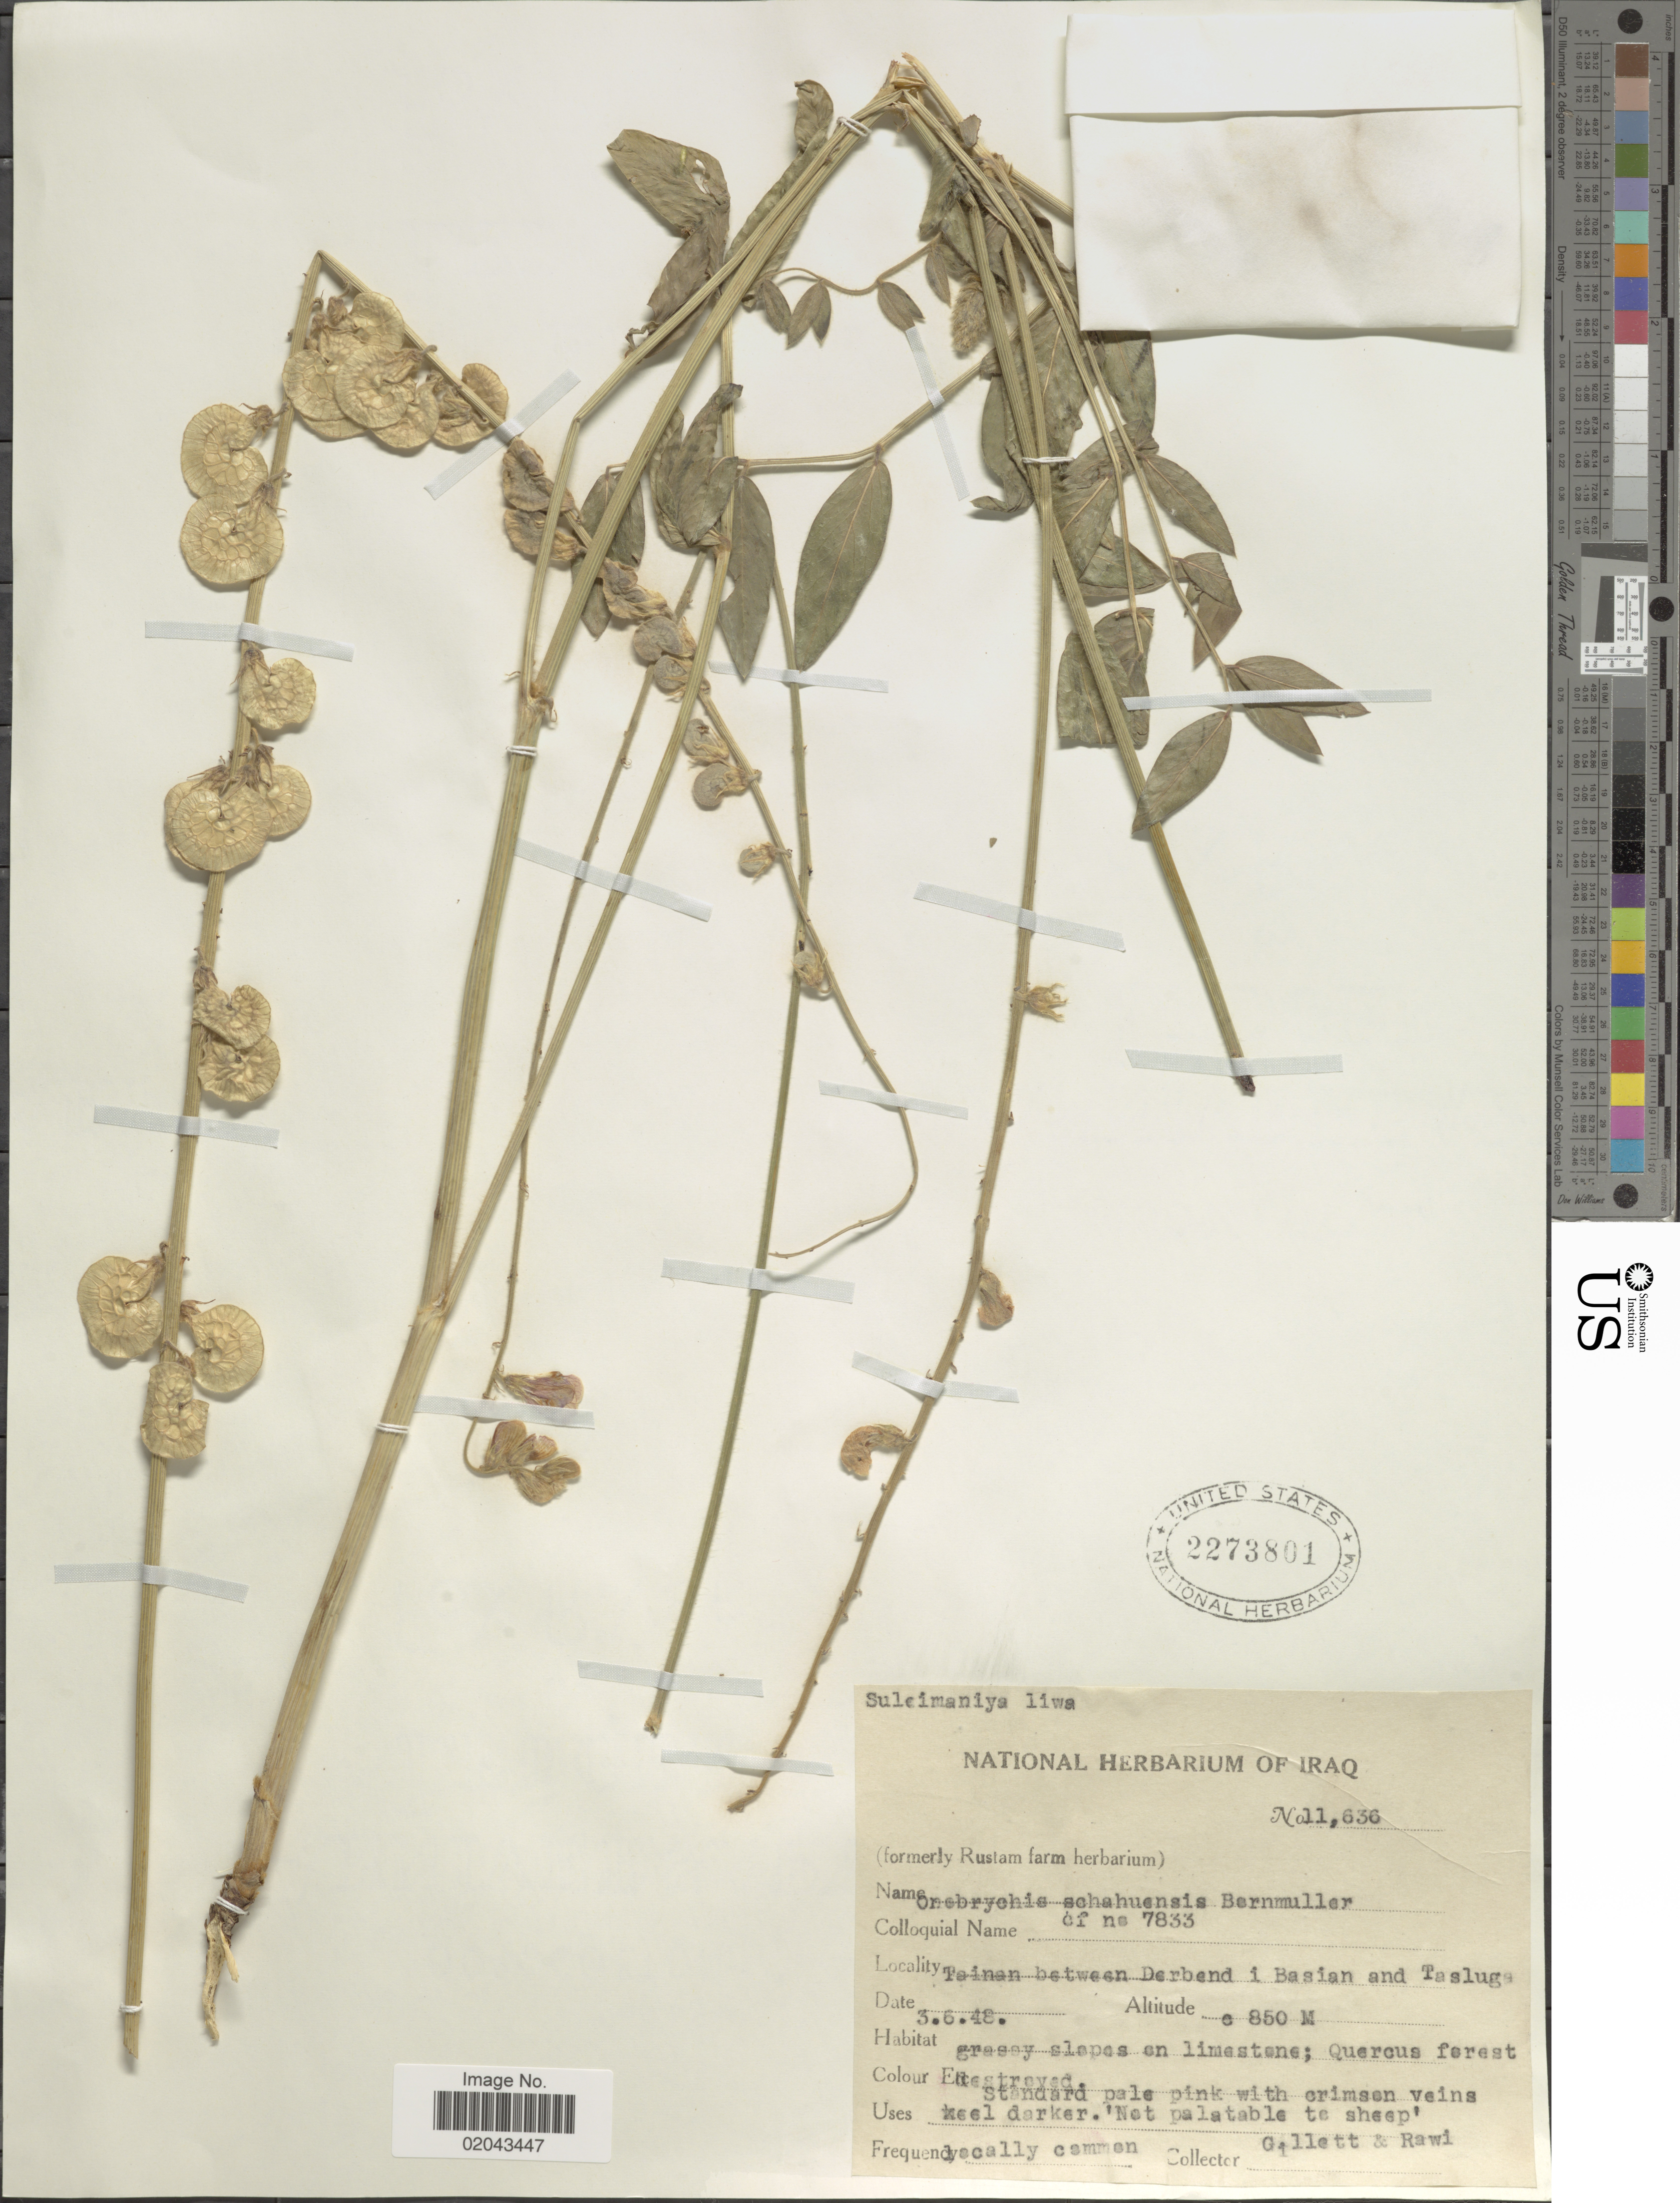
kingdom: Plantae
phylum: Tracheophyta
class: Magnoliopsida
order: Fabales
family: Fabaceae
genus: Onobrychis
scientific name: Onobrychis schahuensis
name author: Bornm.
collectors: Gillett, -- & -. Rawi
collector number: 11636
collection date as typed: Transcribed d/m/y: 3/6/48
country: Iraq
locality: Tainan between Derbend i Basian and Tasluga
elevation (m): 850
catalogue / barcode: US 2273801